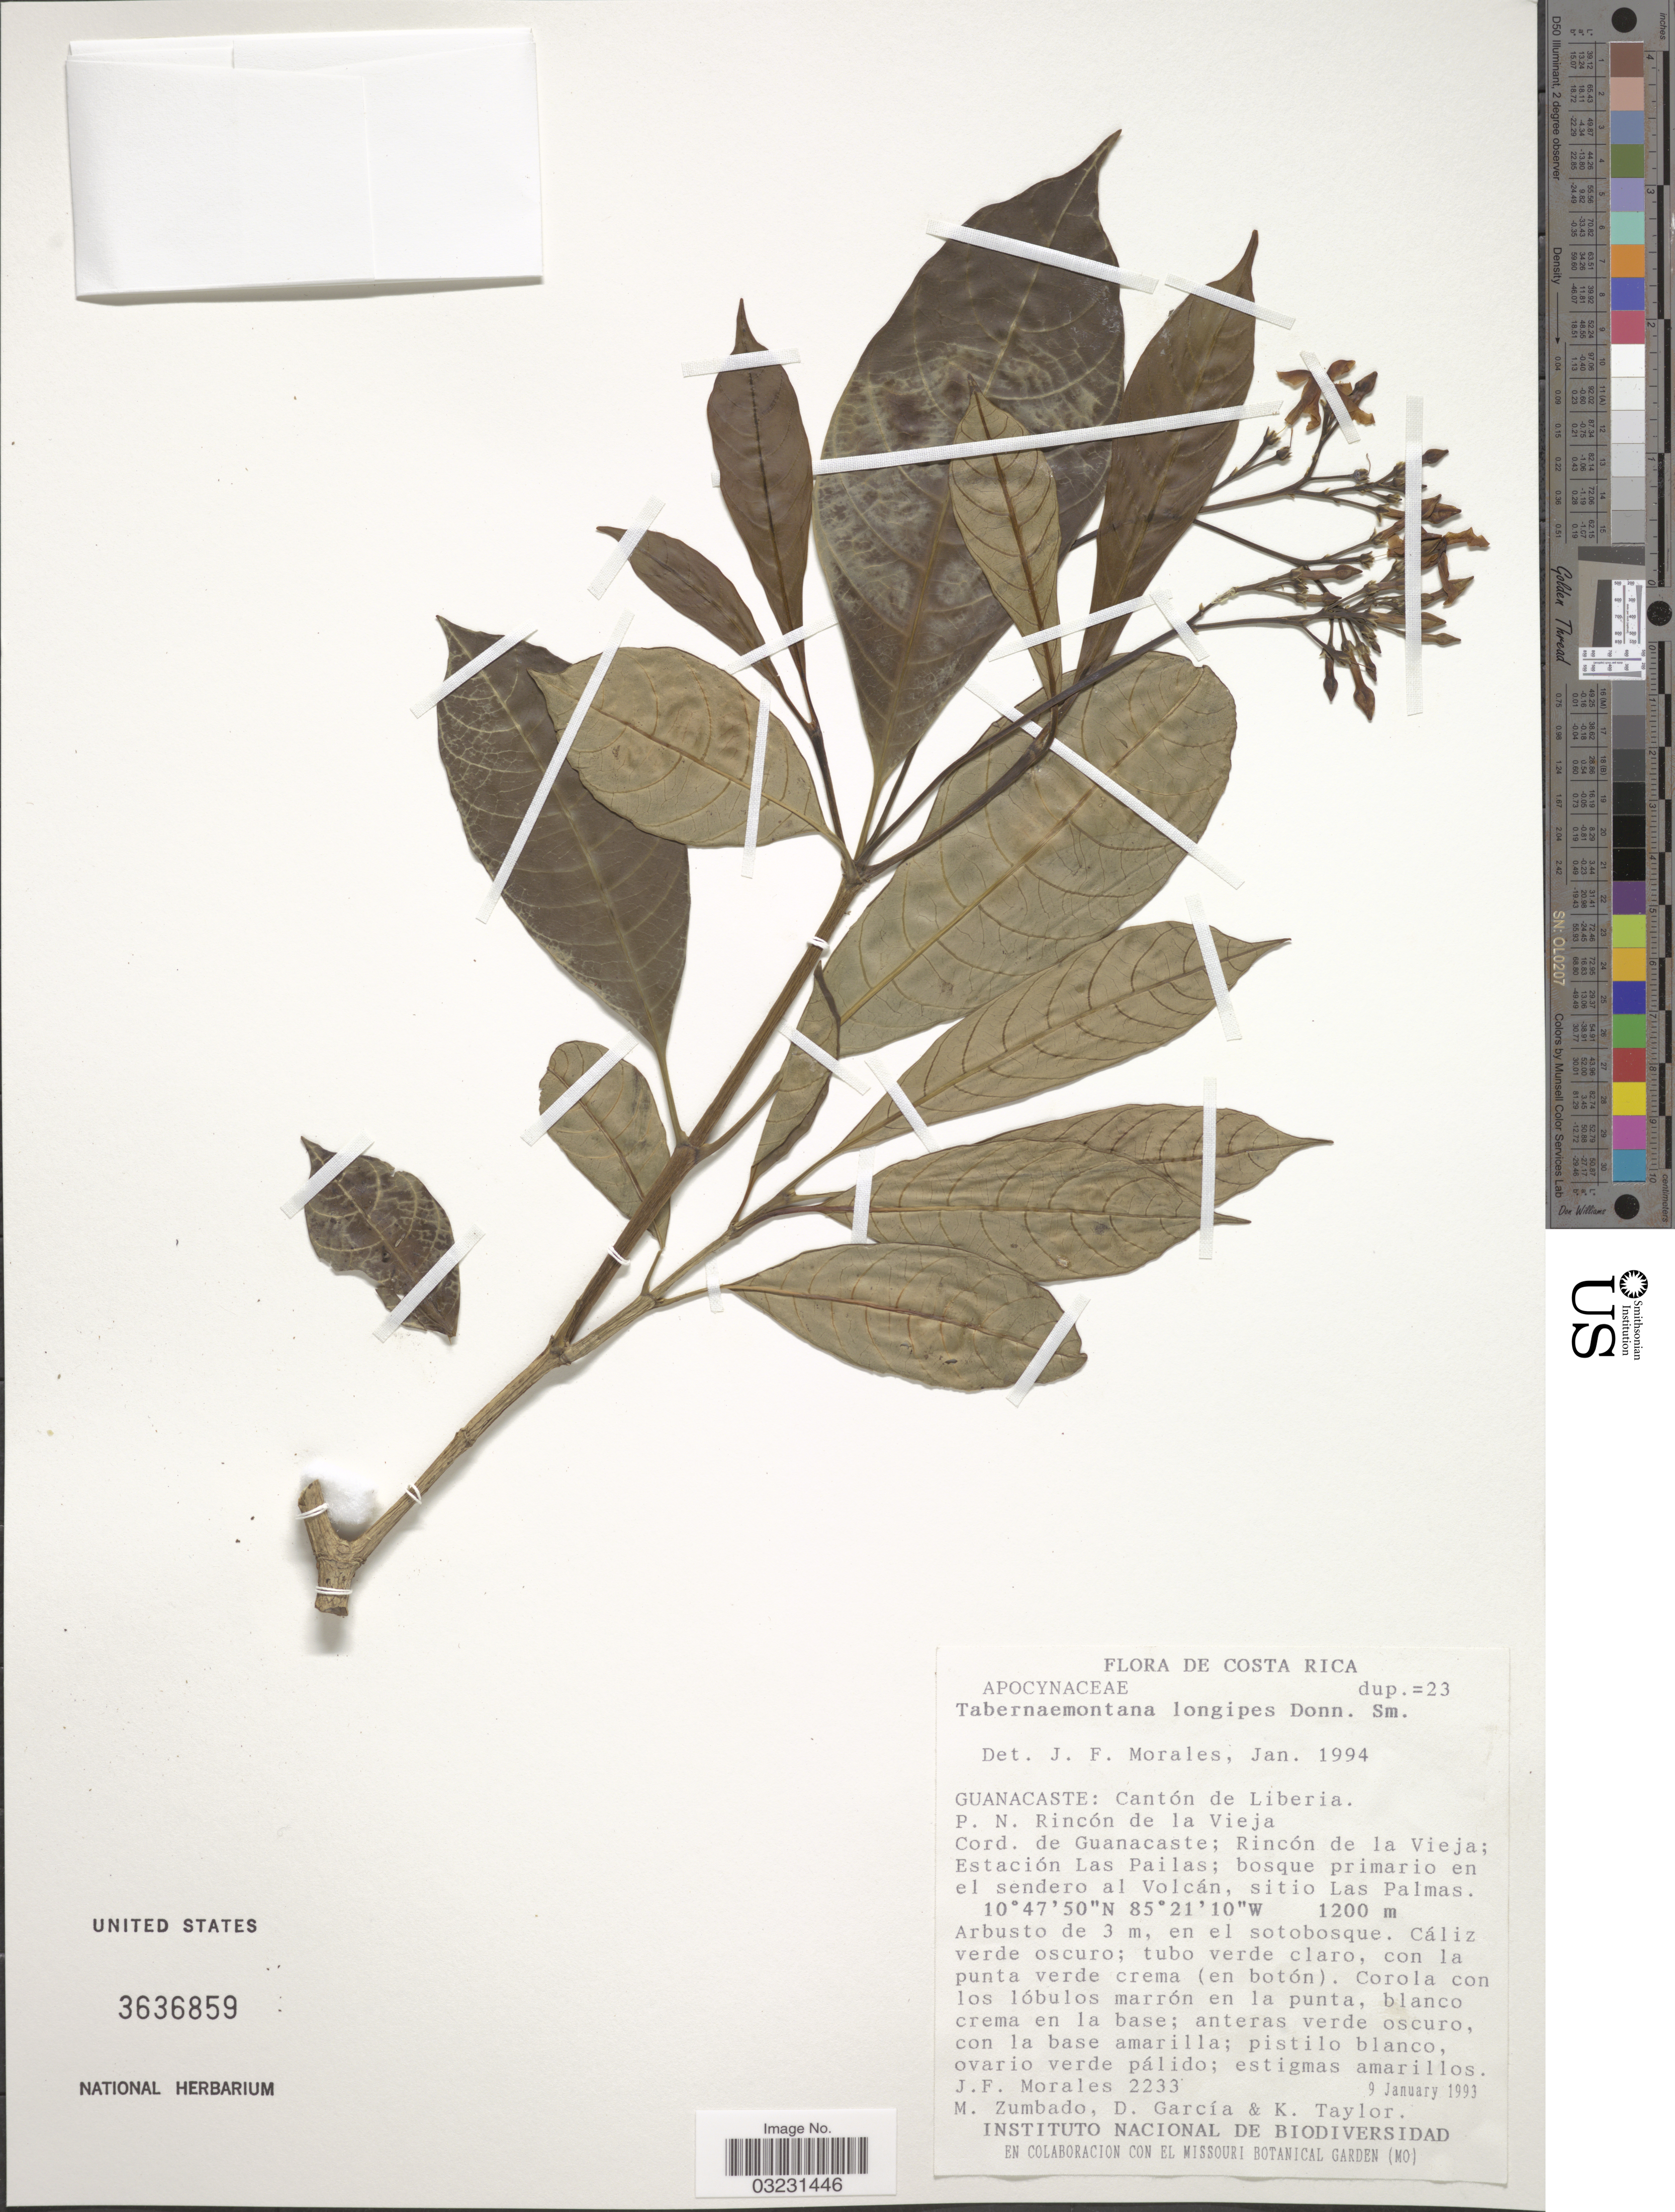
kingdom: Plantae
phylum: Tracheophyta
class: Magnoliopsida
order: Gentianales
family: Apocynaceae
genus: Tabernaemontana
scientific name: Tabernaemontana longipes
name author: Donn. Sm.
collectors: J. Morales, M. Zumbado, D. García & K. Taylor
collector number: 2233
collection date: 1993-01-09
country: Costa Rica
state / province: Guanacaste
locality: Cantón de Liberia. P. N. Rincón de la Vieja Cord. de Guanacaste; Rincón de la Vieja; Estación Las Pailas; bosque primario en el sendero al Volcán, sitio Las Palmas.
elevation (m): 1200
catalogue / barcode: US 3636859